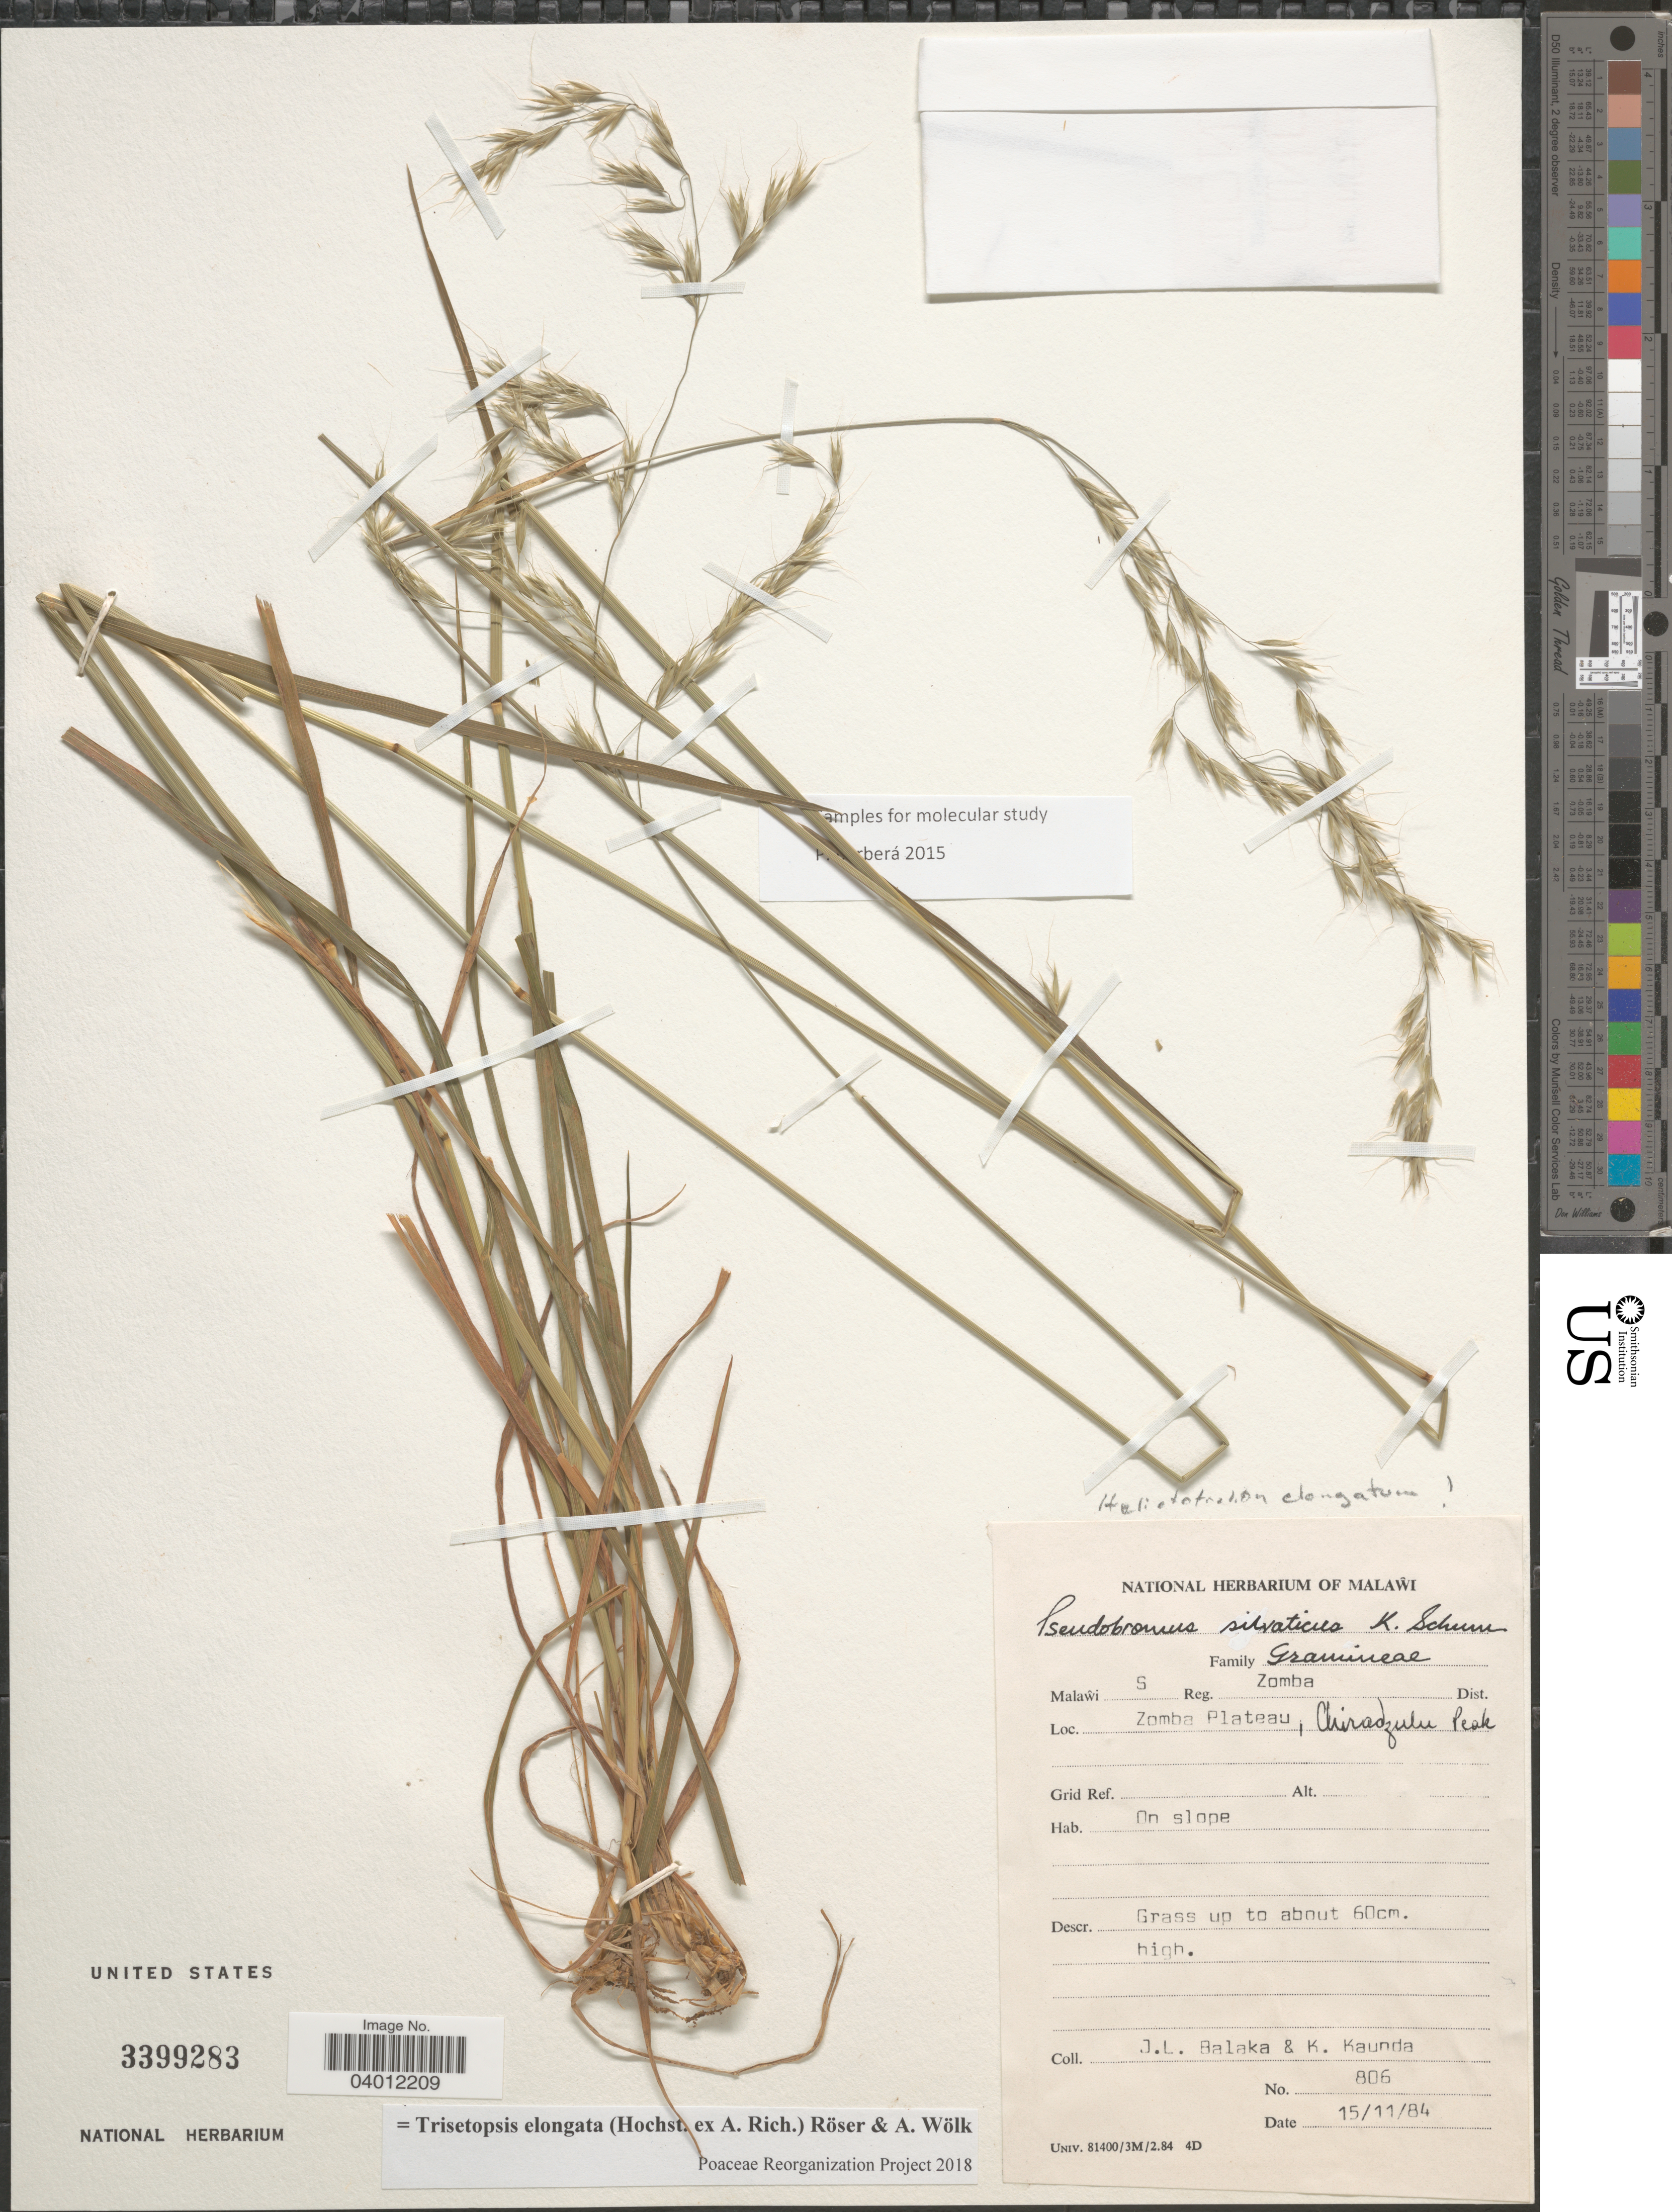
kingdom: Plantae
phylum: Tracheophyta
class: Liliopsida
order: Poales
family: Poaceae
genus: Trisetopsis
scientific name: Trisetopsis elongata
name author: (Hochst. ex A. Rich.) Röser & Wölk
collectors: J. Balaka & K. Kaunda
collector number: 806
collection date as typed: Transcribed d/m/y: 15/11/84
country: Malawi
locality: S Reg. Zomba. Zomba Plateau, Chiradzulu Peak.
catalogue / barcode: US 3399283